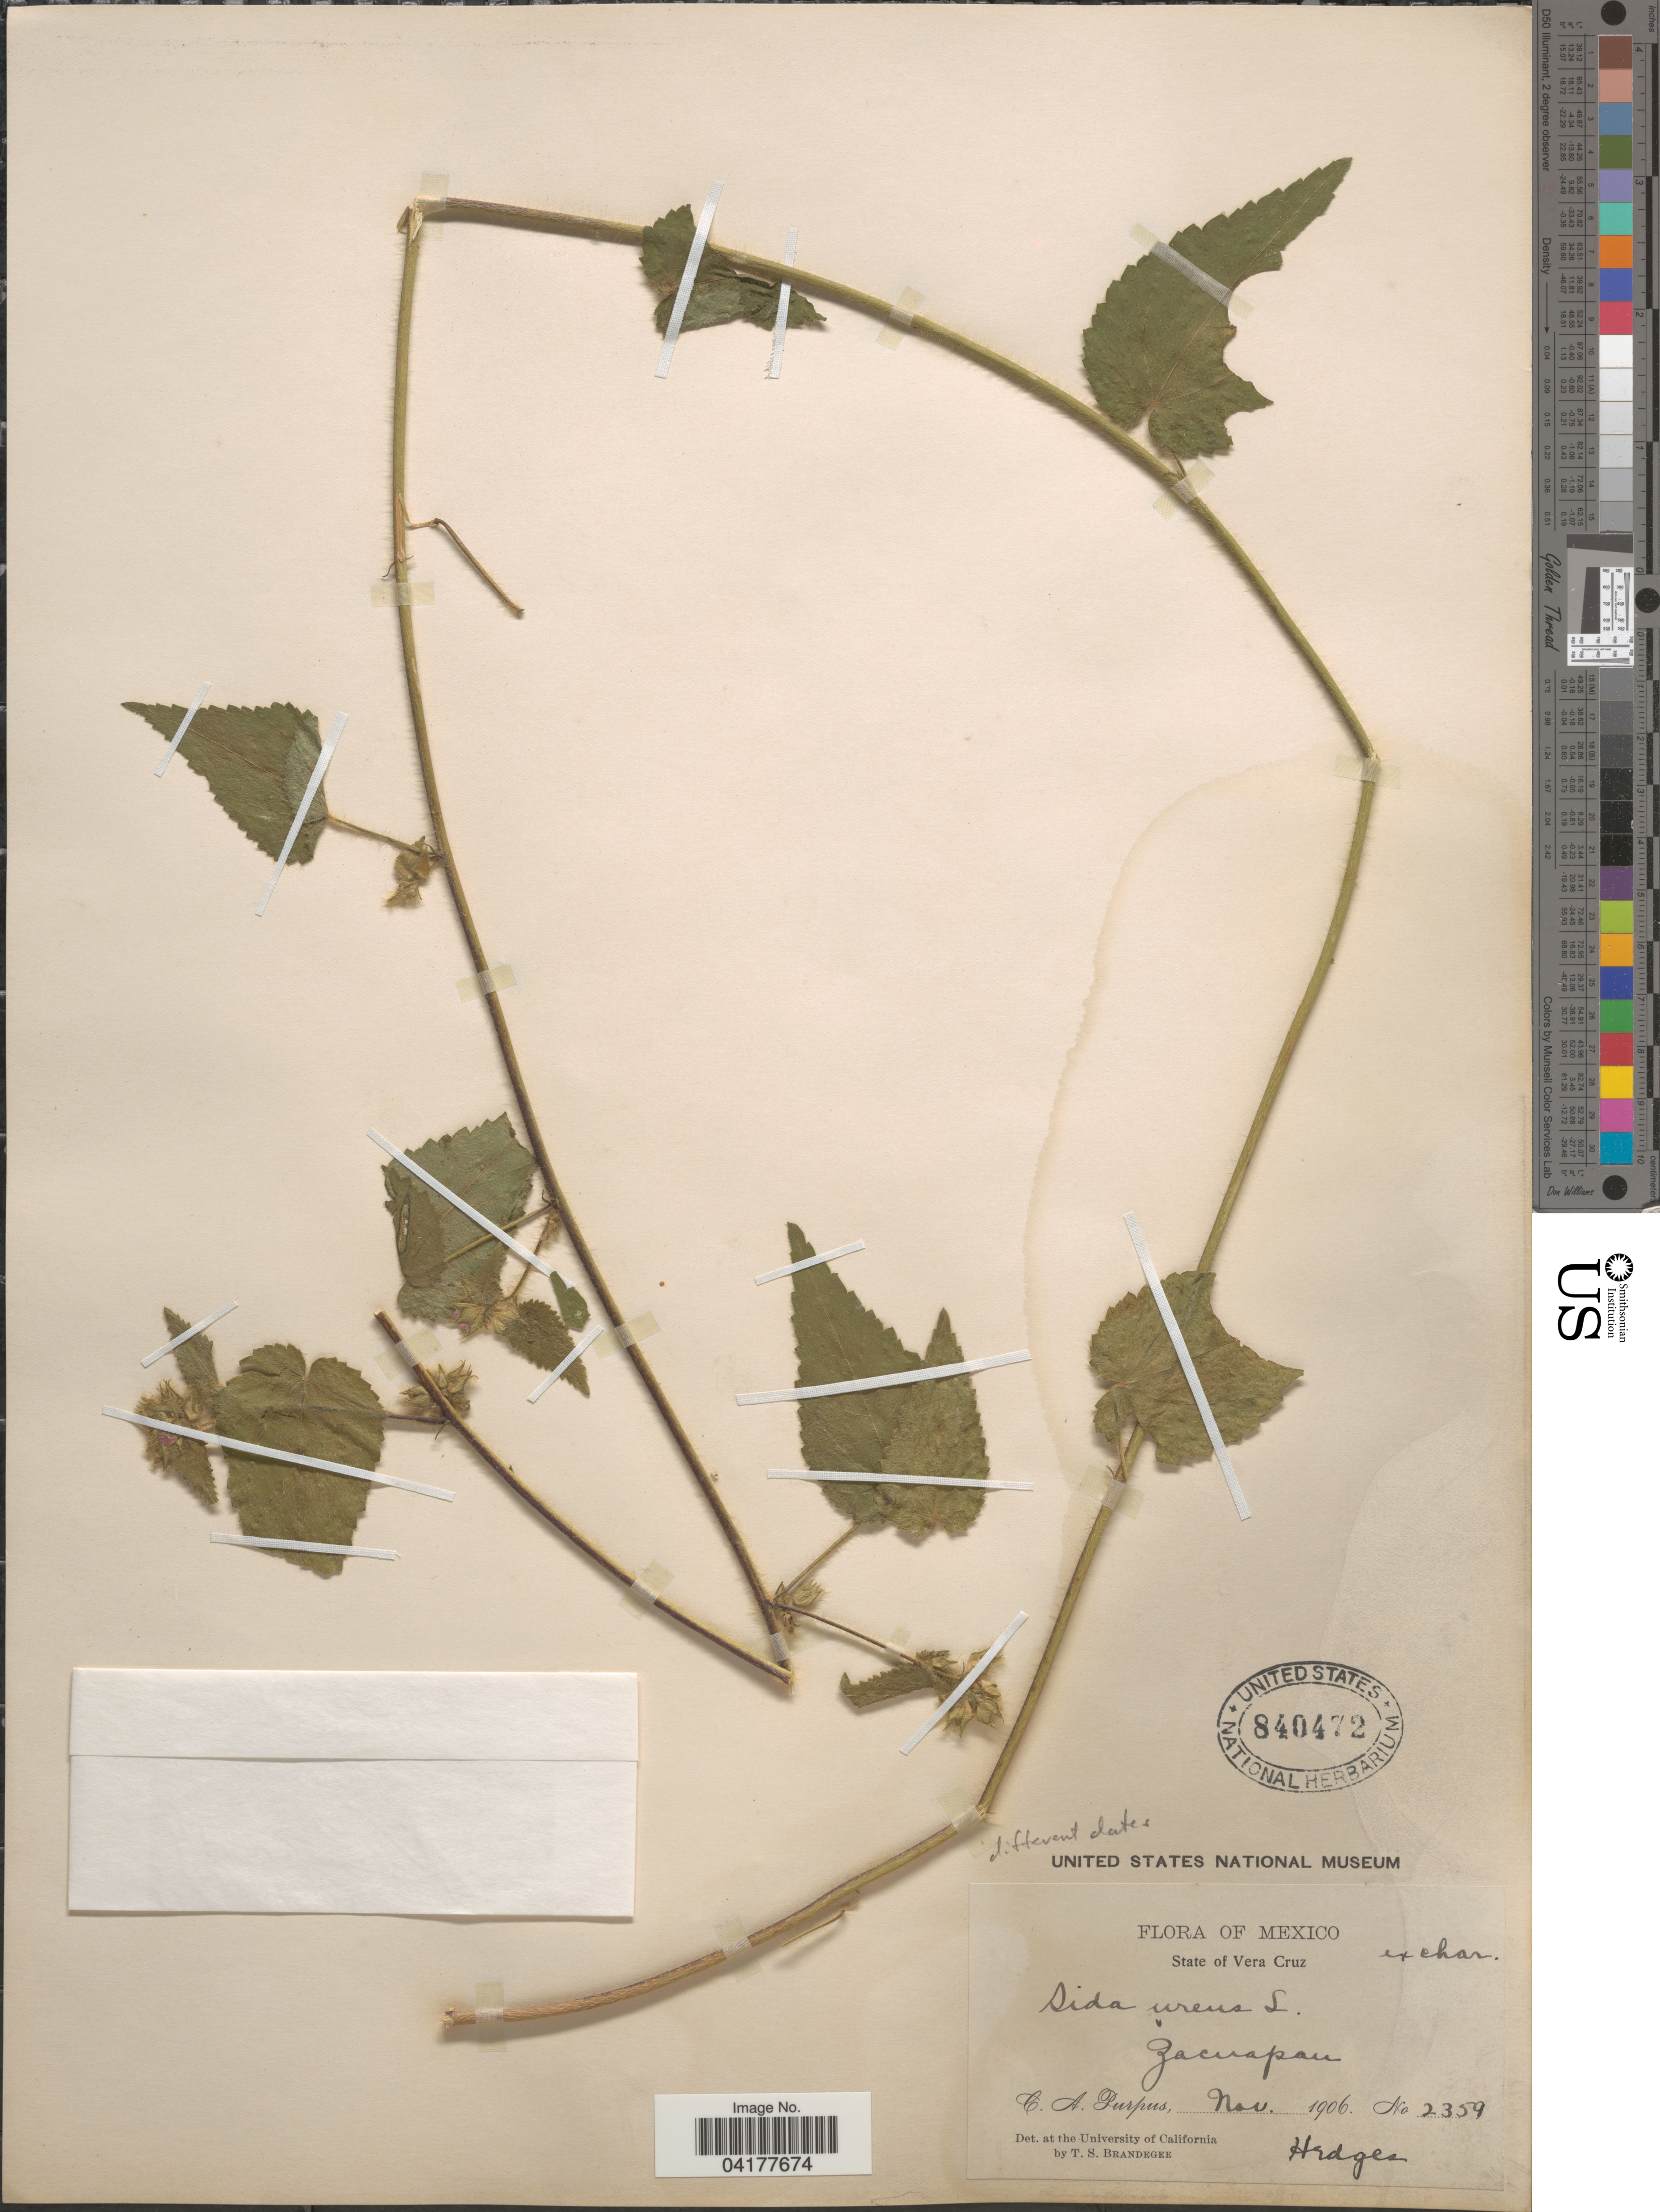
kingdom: Plantae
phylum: Tracheophyta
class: Magnoliopsida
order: Malvales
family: Malvaceae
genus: Sida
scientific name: Sida urens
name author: L.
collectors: C. A. Purpus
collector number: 2359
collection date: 1906-11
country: Mexico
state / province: Veracruz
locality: State of Vera Cruz. Zacuapan.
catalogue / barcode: US 840472